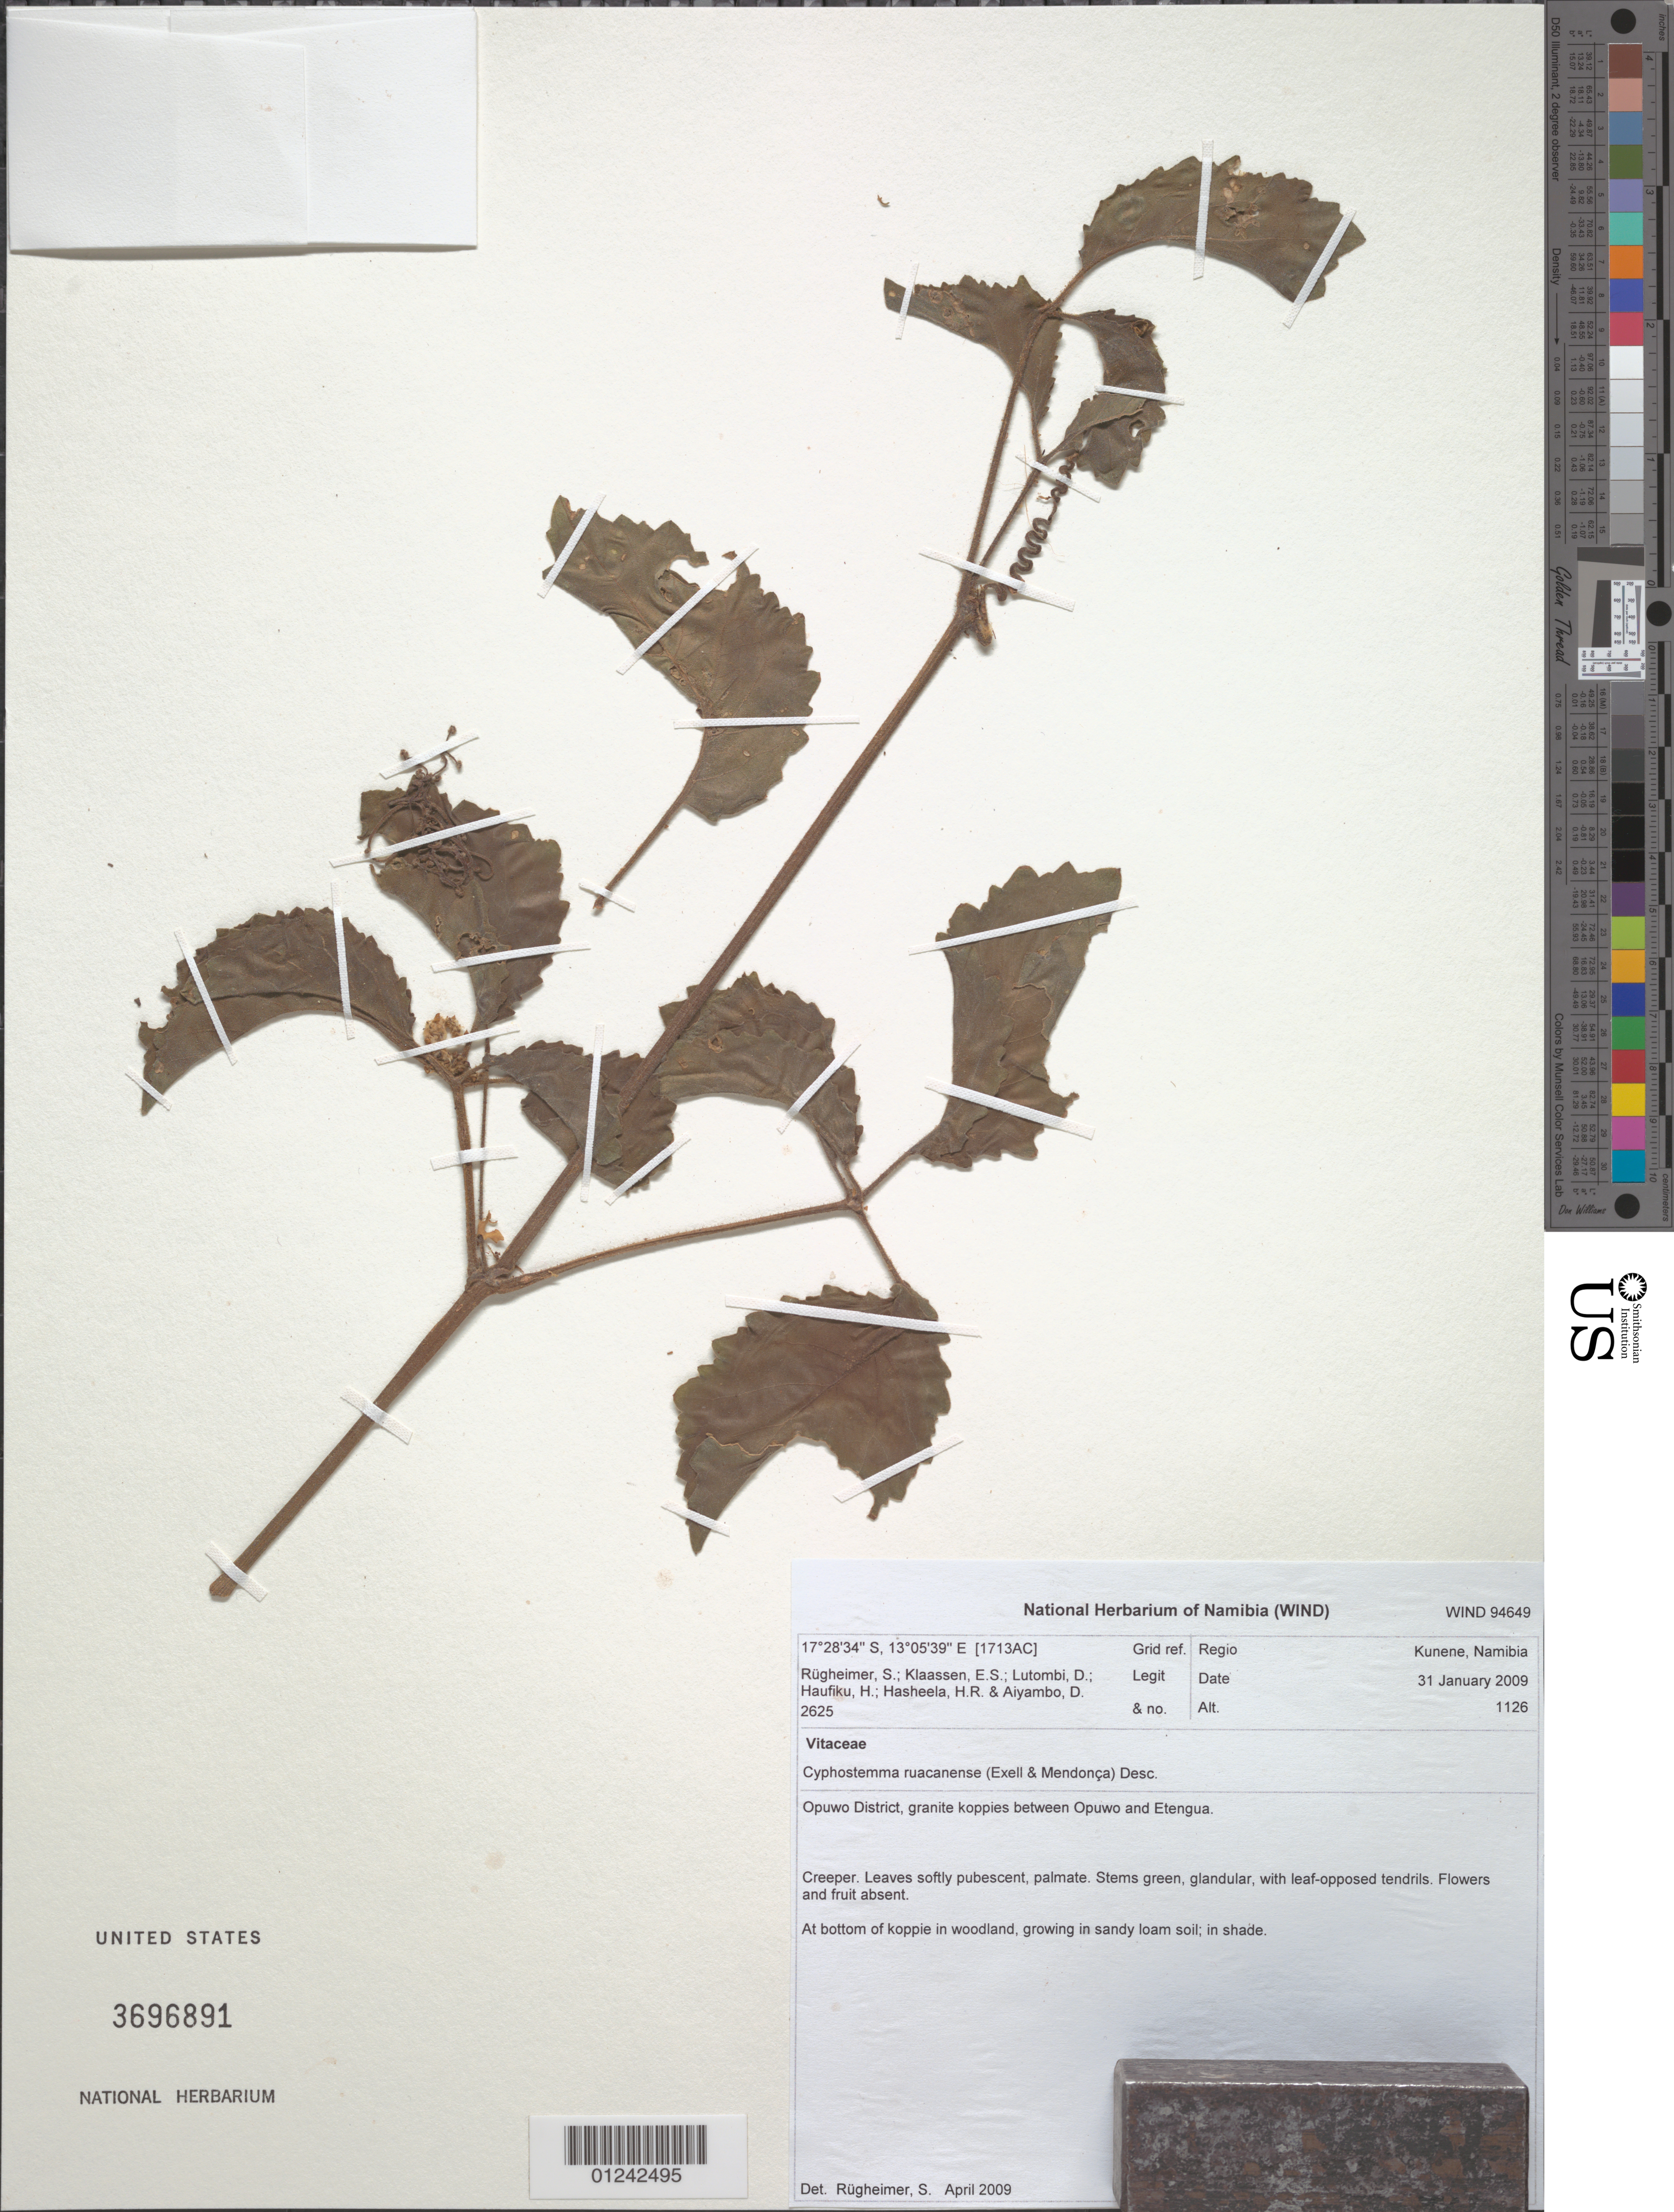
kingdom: Plantae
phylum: Tracheophyta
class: Magnoliopsida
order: Vitales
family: Vitaceae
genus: Cyphostemma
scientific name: Cyphostemma ruacanense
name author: (Exell & Mendonça) Desc.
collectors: S. Rugheimer et al.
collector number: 2625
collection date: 2009-01-31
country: Namibia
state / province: Kunene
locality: Opuwo District, granite koppies between Opuwo and Etengua.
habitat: At bottom of koppie in woodland, growing in loamy soil; in shade.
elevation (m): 1126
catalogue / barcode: US 3696891